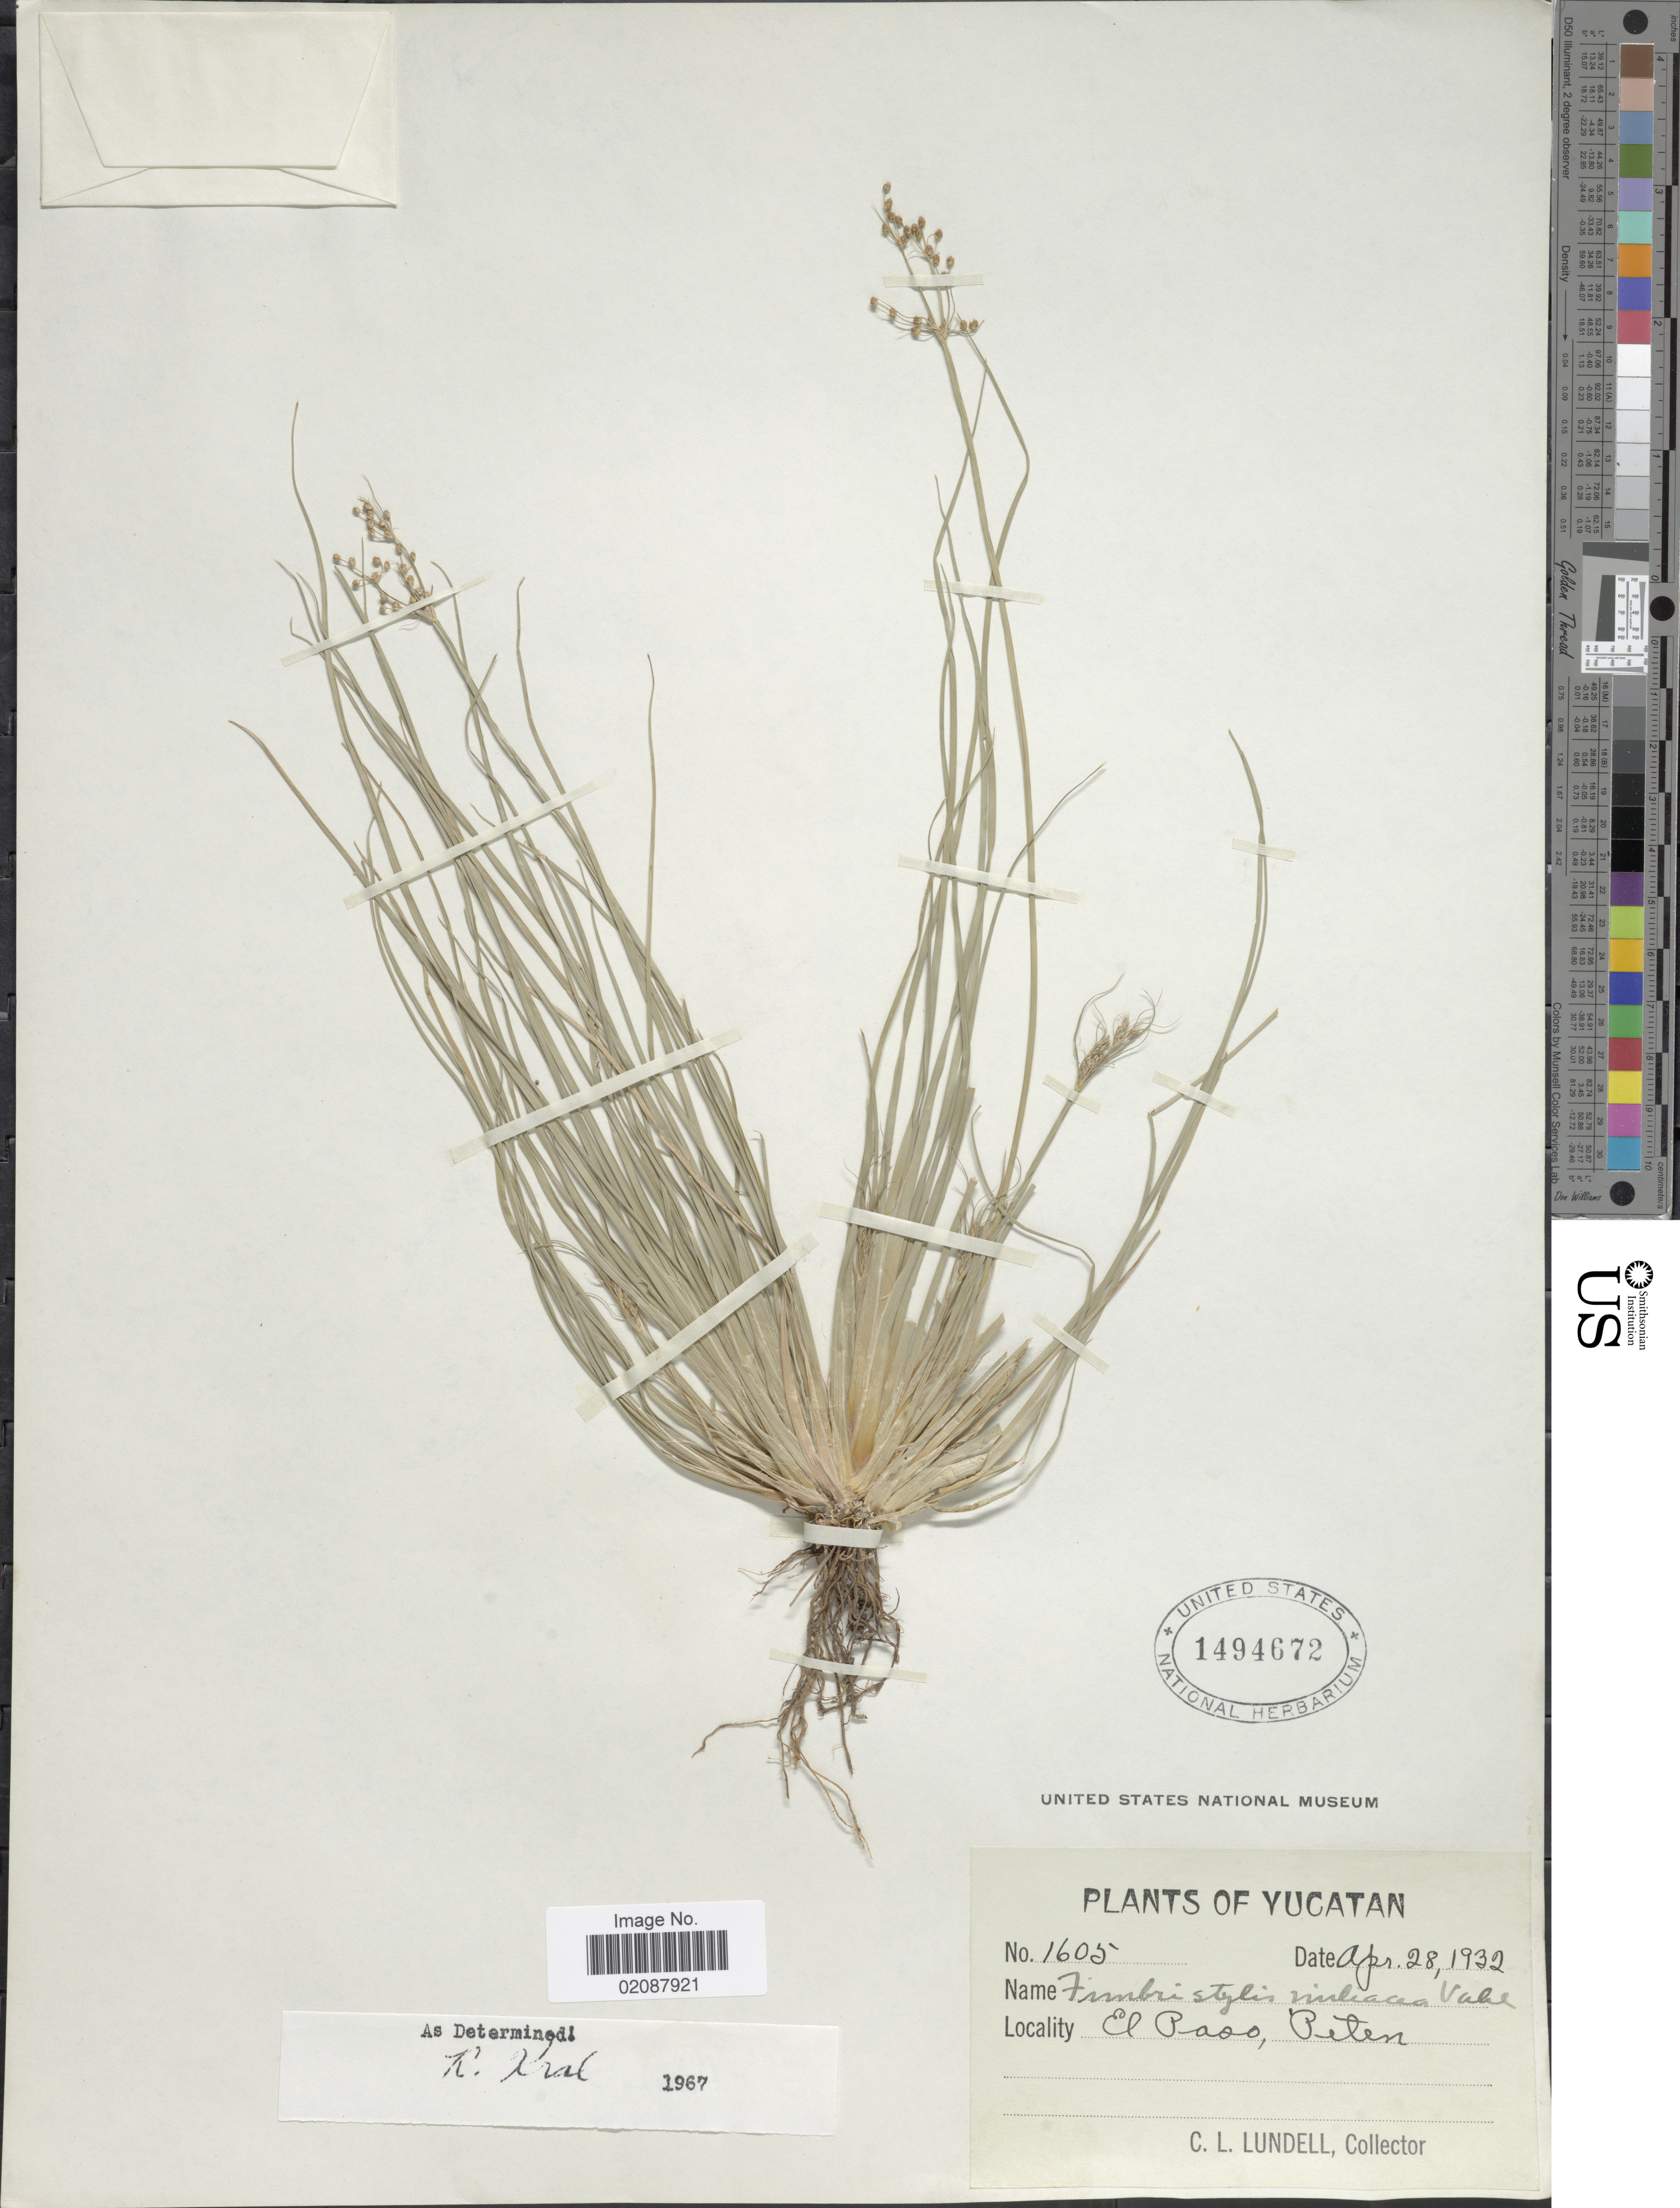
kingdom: Plantae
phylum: Tracheophyta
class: Liliopsida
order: Poales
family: Cyperaceae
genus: Fimbristylis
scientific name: Fimbristylis littoralis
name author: Gaudich.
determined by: Strong, M. T., (US), Smithsonian Institution - National Museum of Natural History (UNITED STATES)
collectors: C. L. Lundell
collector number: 1605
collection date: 1932-04-28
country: Mexico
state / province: Yucatán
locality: El Paso, Peten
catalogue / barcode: US 1494672